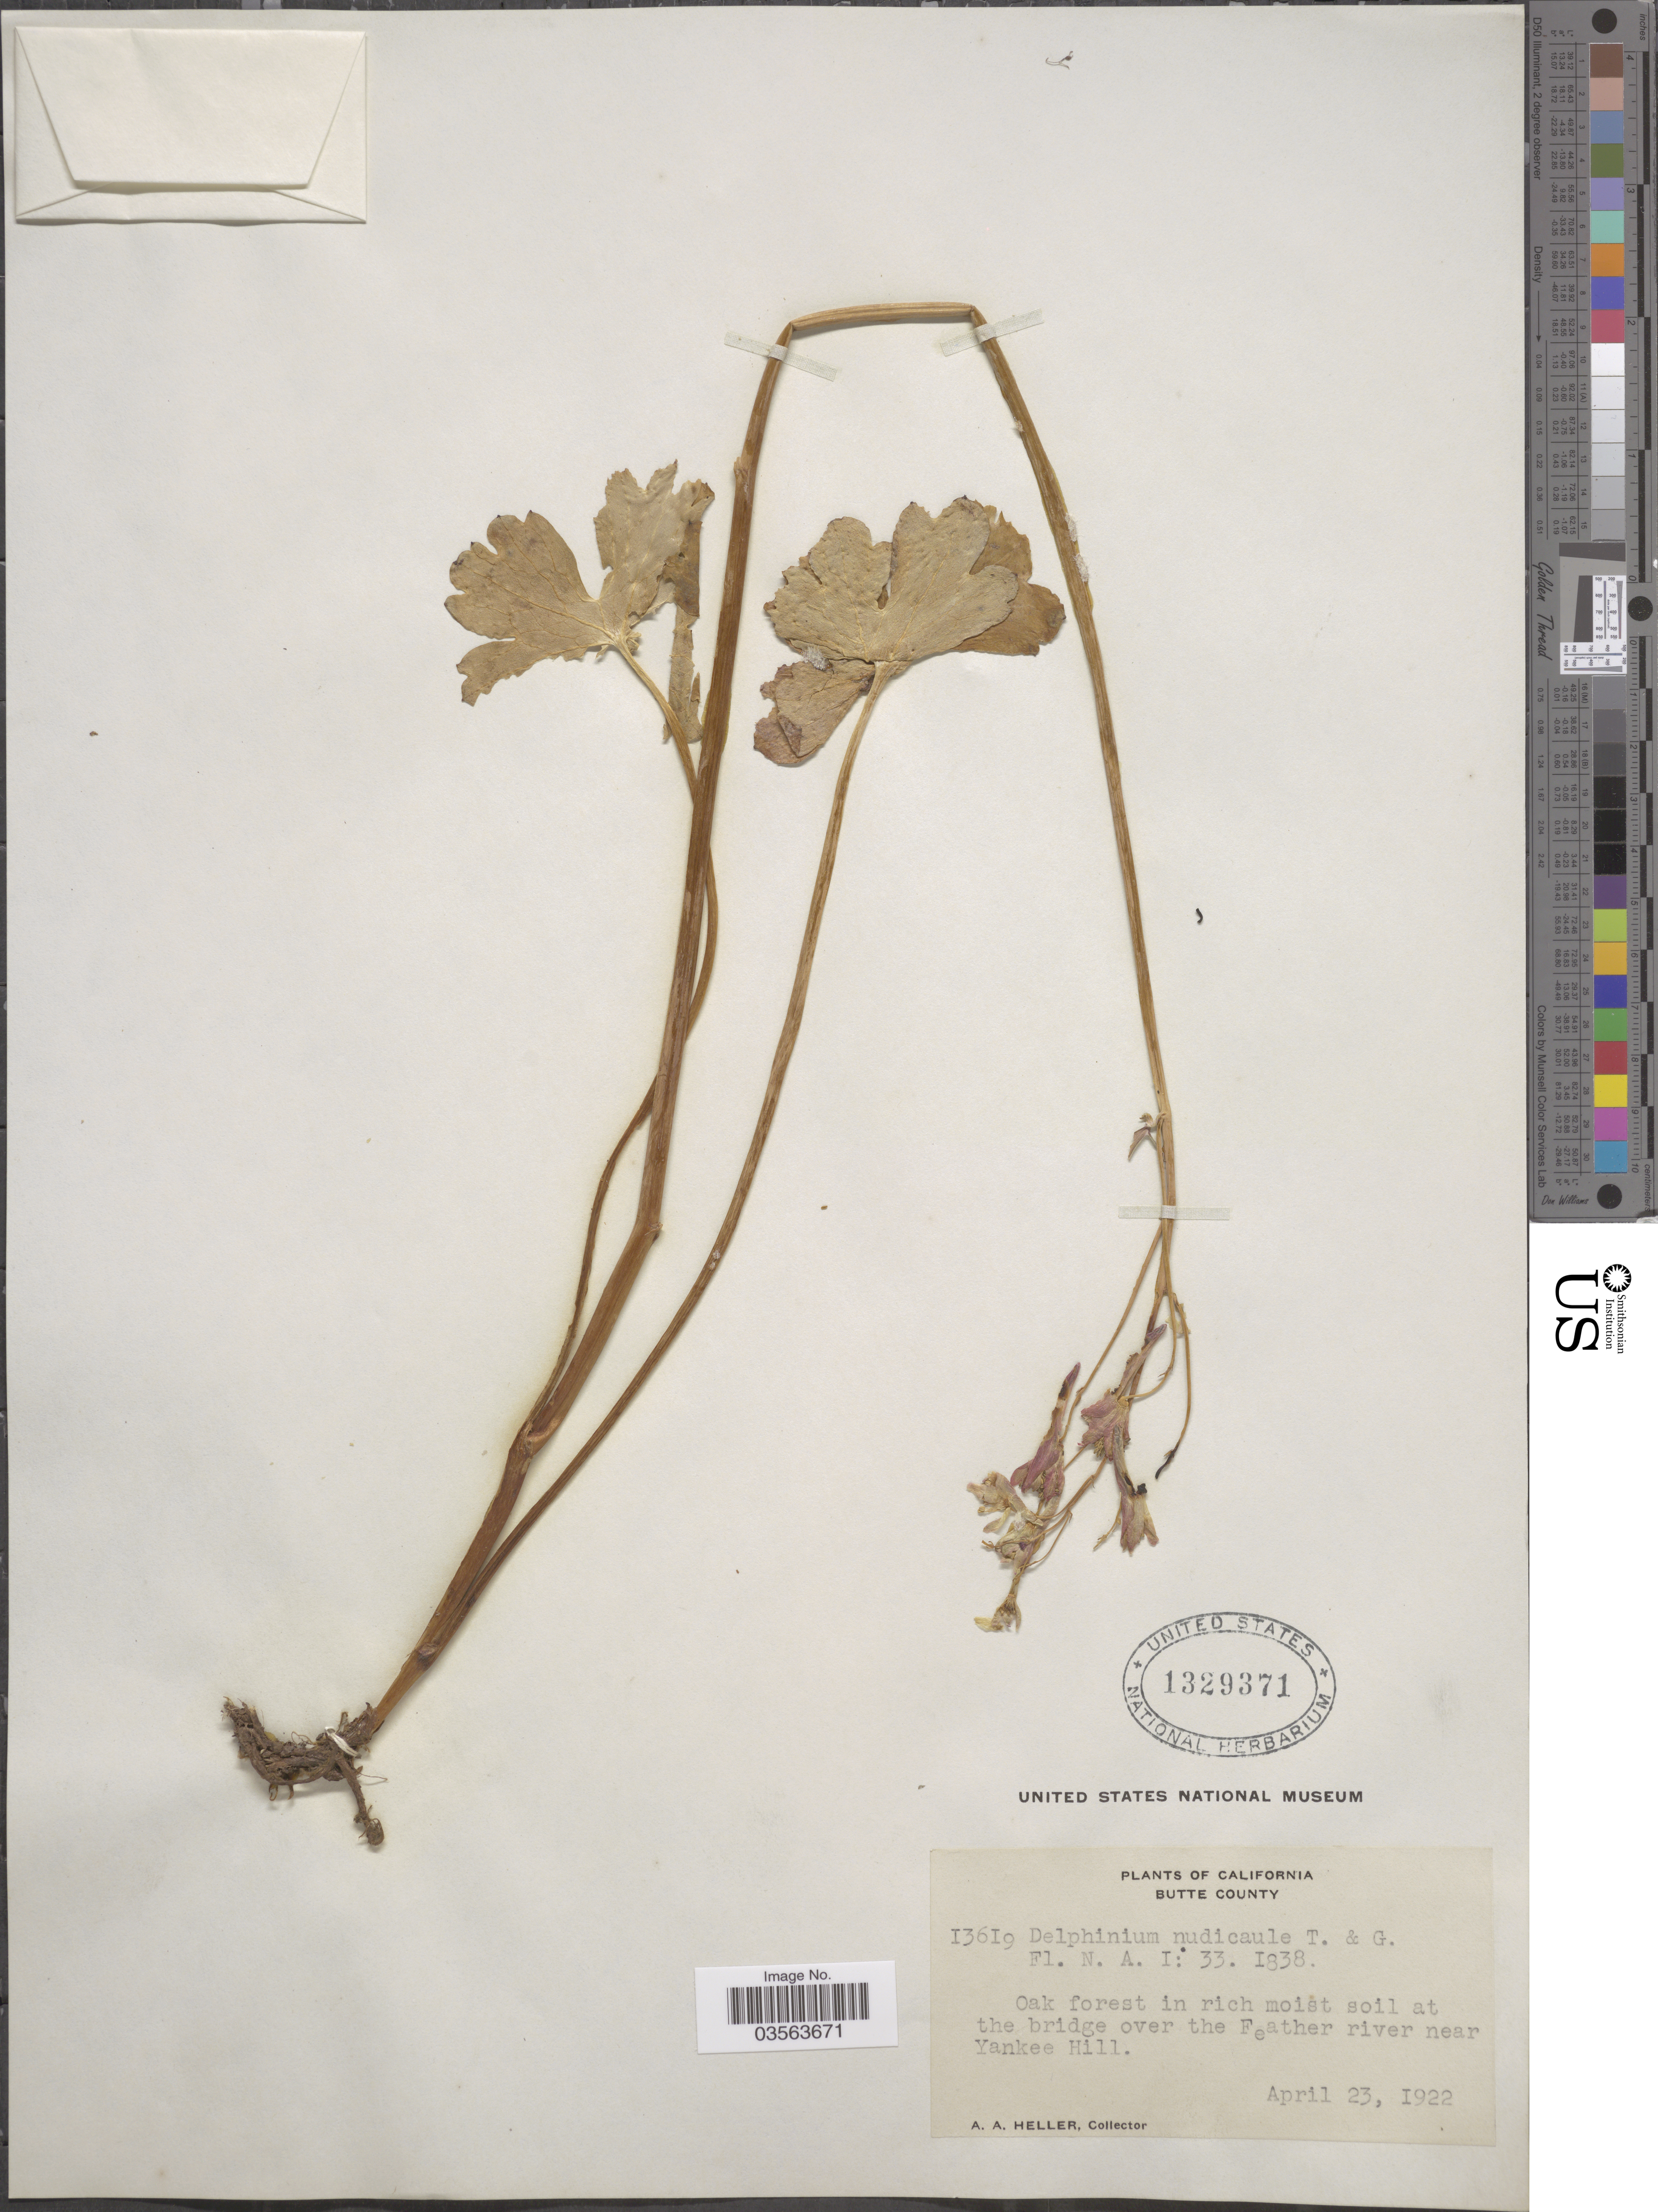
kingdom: Plantae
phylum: Tracheophyta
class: Magnoliopsida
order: Ranunculales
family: Ranunculaceae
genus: Delphinium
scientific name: Delphinium nudicaule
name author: Torr. & A. Gray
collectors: A. A. Heller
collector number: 13619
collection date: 1922-04-23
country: United States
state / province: California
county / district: Butte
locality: Butte County. The bridge over the Feather river near Yankee Hill.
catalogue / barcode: US 1329371